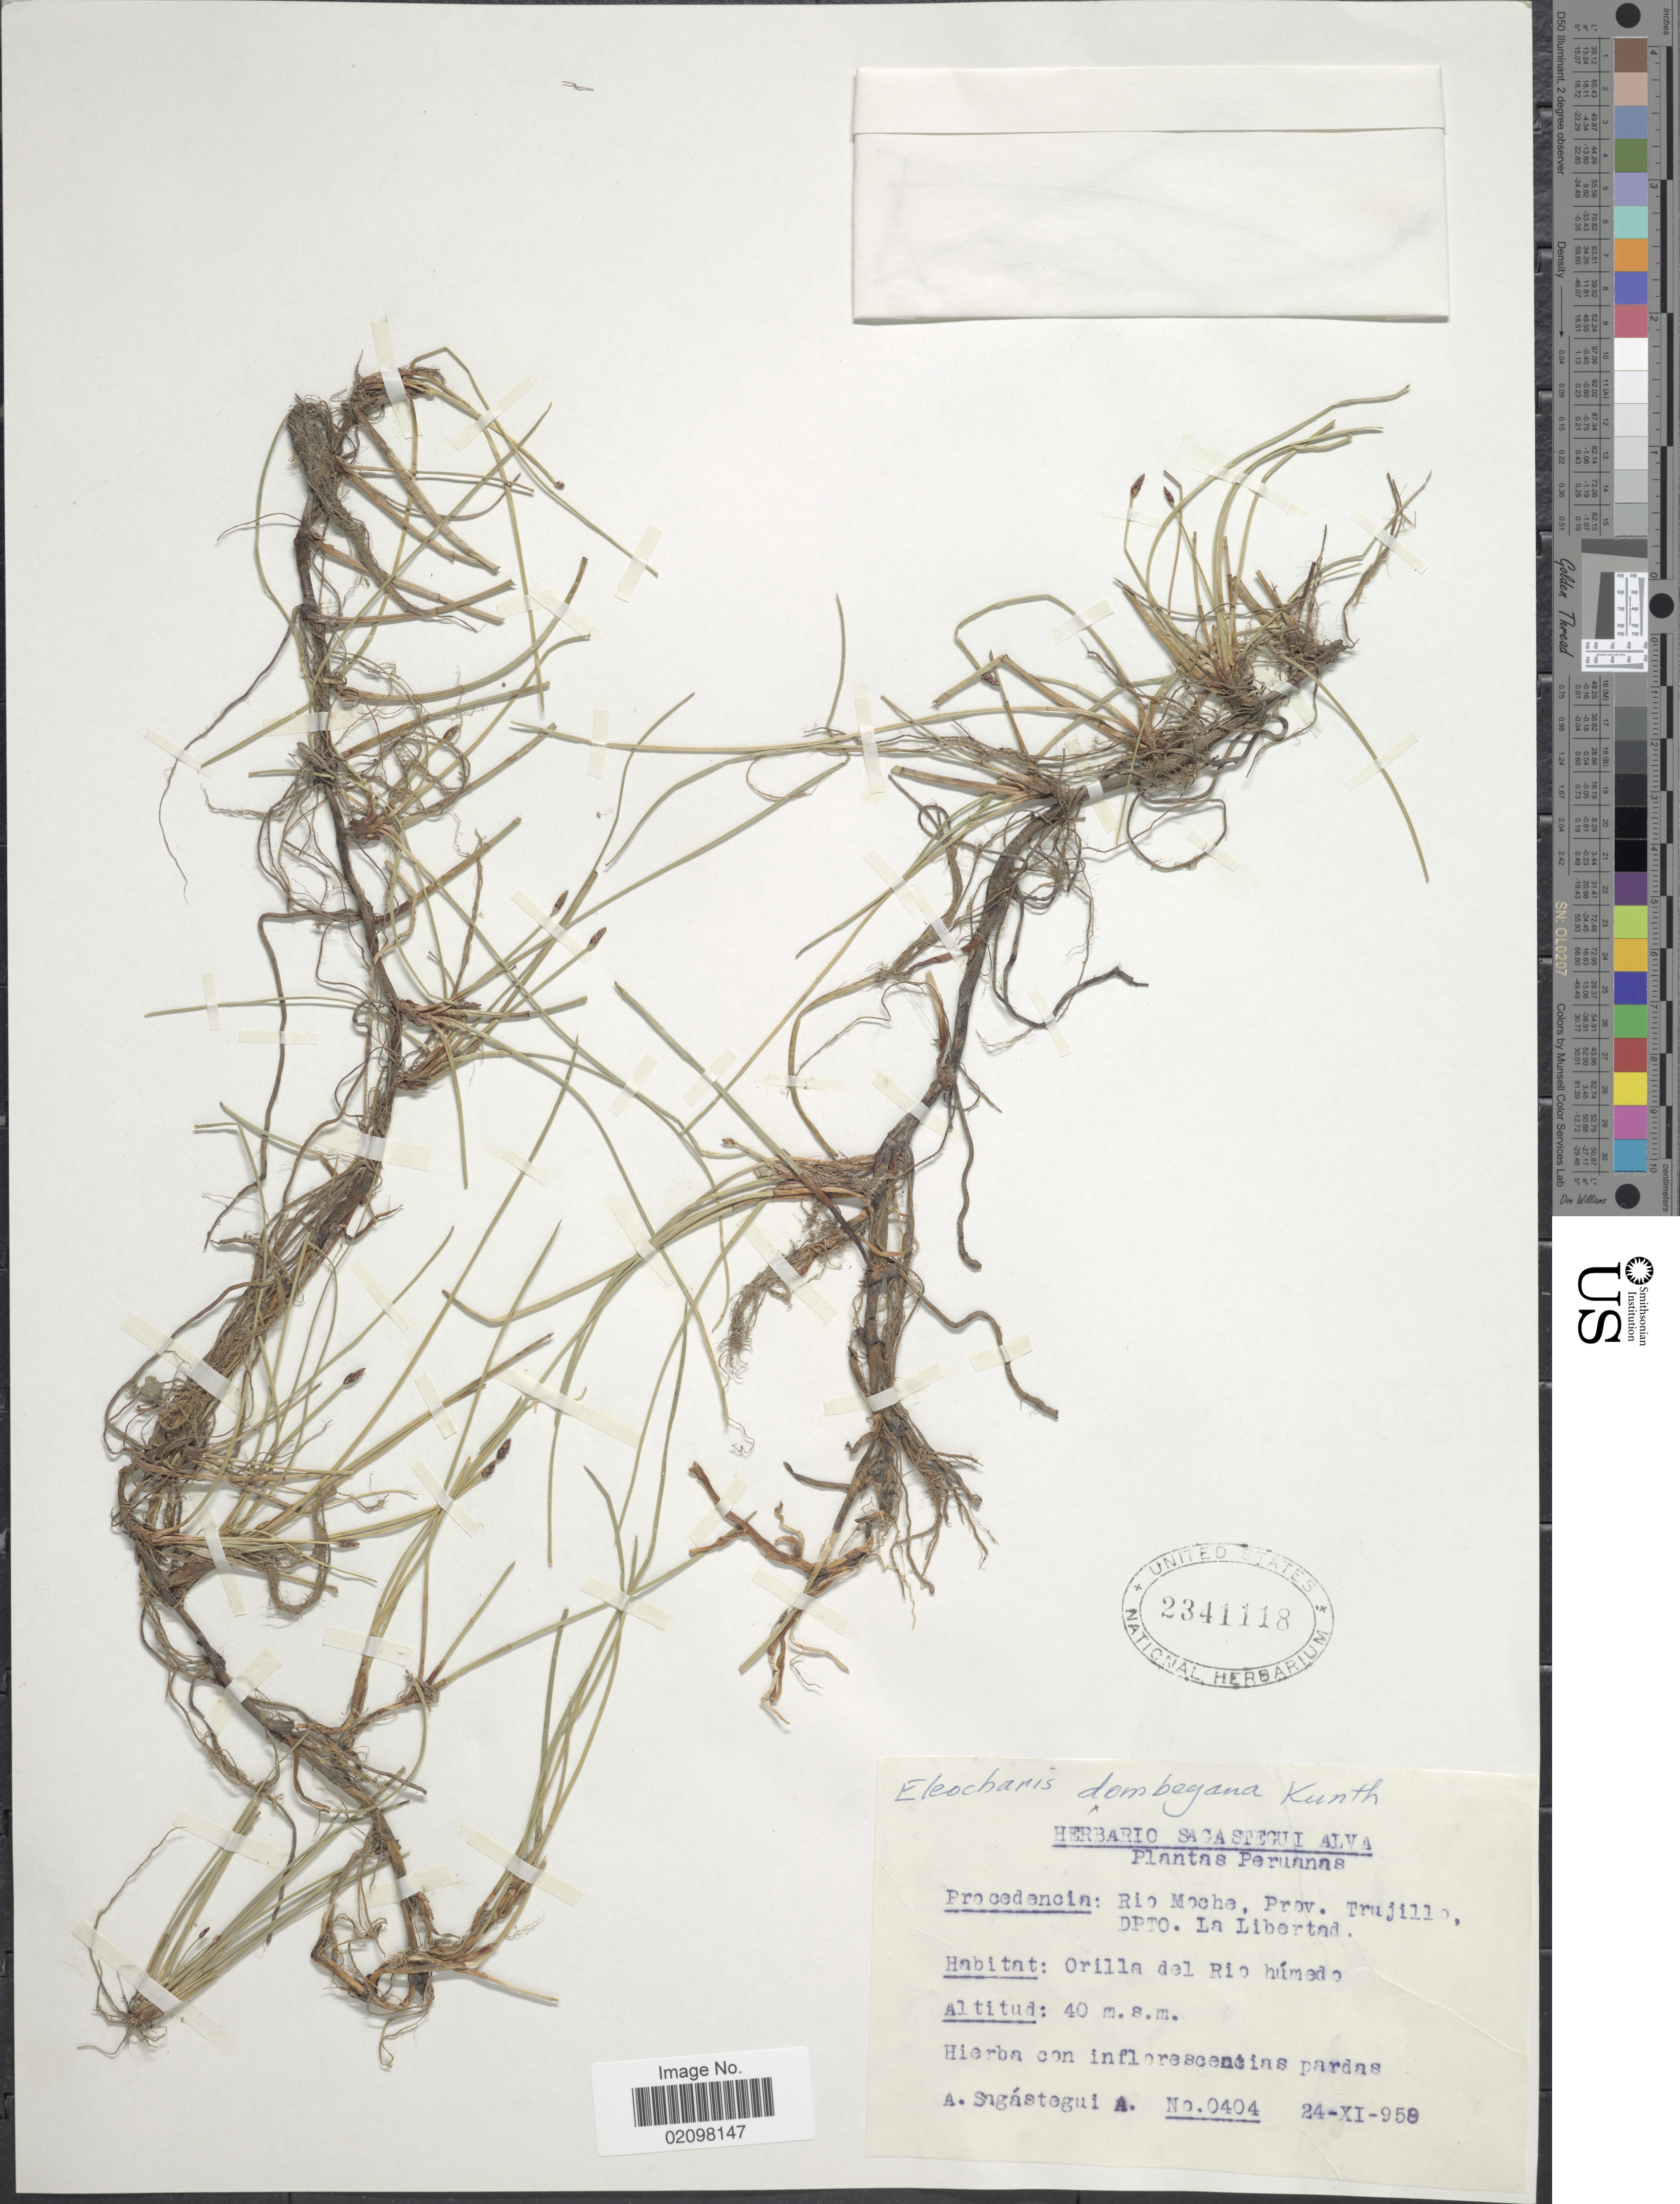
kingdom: Plantae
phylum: Tracheophyta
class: Liliopsida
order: Poales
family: Cyperaceae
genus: Eleocharis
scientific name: Eleocharis dombeyana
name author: Kunth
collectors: A. Sagástegui A.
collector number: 0404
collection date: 1958-11-24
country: Peru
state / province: La Libertad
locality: Rio Moche, Prov. Trujillo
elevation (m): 40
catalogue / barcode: US 2341118